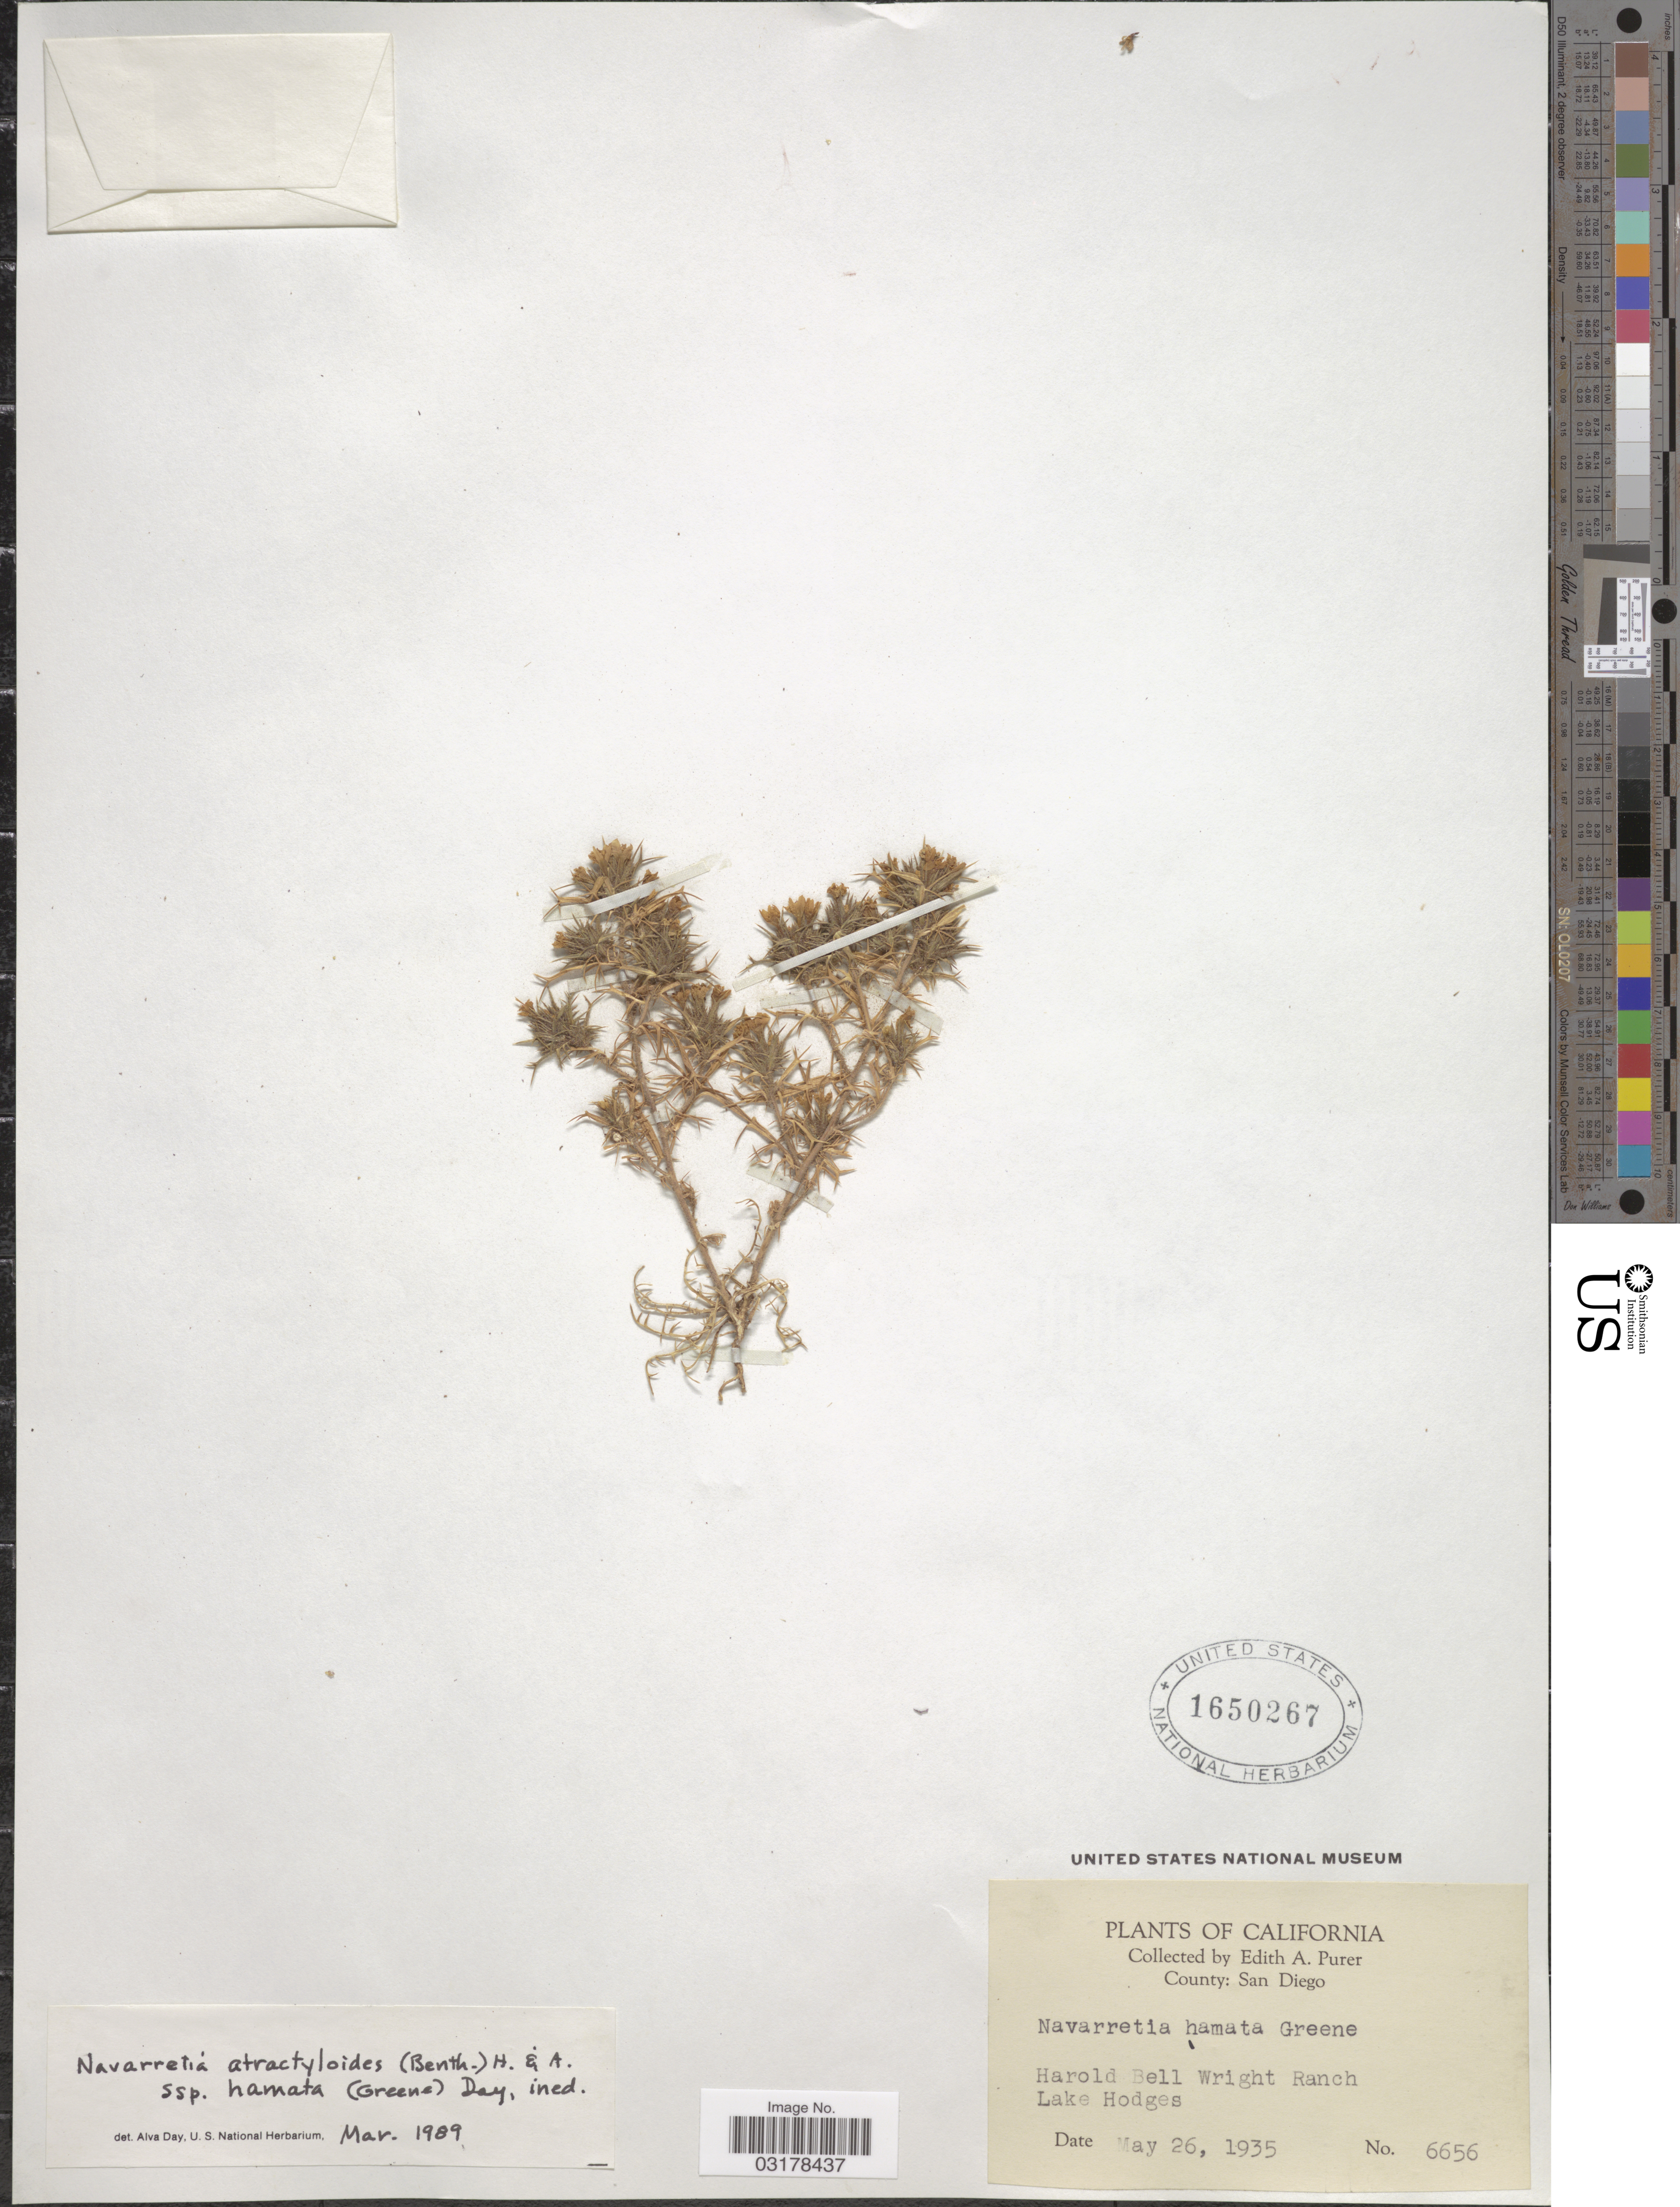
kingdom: Plantae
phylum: Tracheophyta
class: Magnoliopsida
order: Ericales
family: Polemoniaceae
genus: Navarretia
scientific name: Navarretia hamata var. hamata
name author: Greene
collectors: E. Purer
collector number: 6656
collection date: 1935-05-26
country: United States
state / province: California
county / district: San Diego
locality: County: San Diego. Harold Bell Wright Ranch. Lake Hodges.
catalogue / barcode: US 1650267